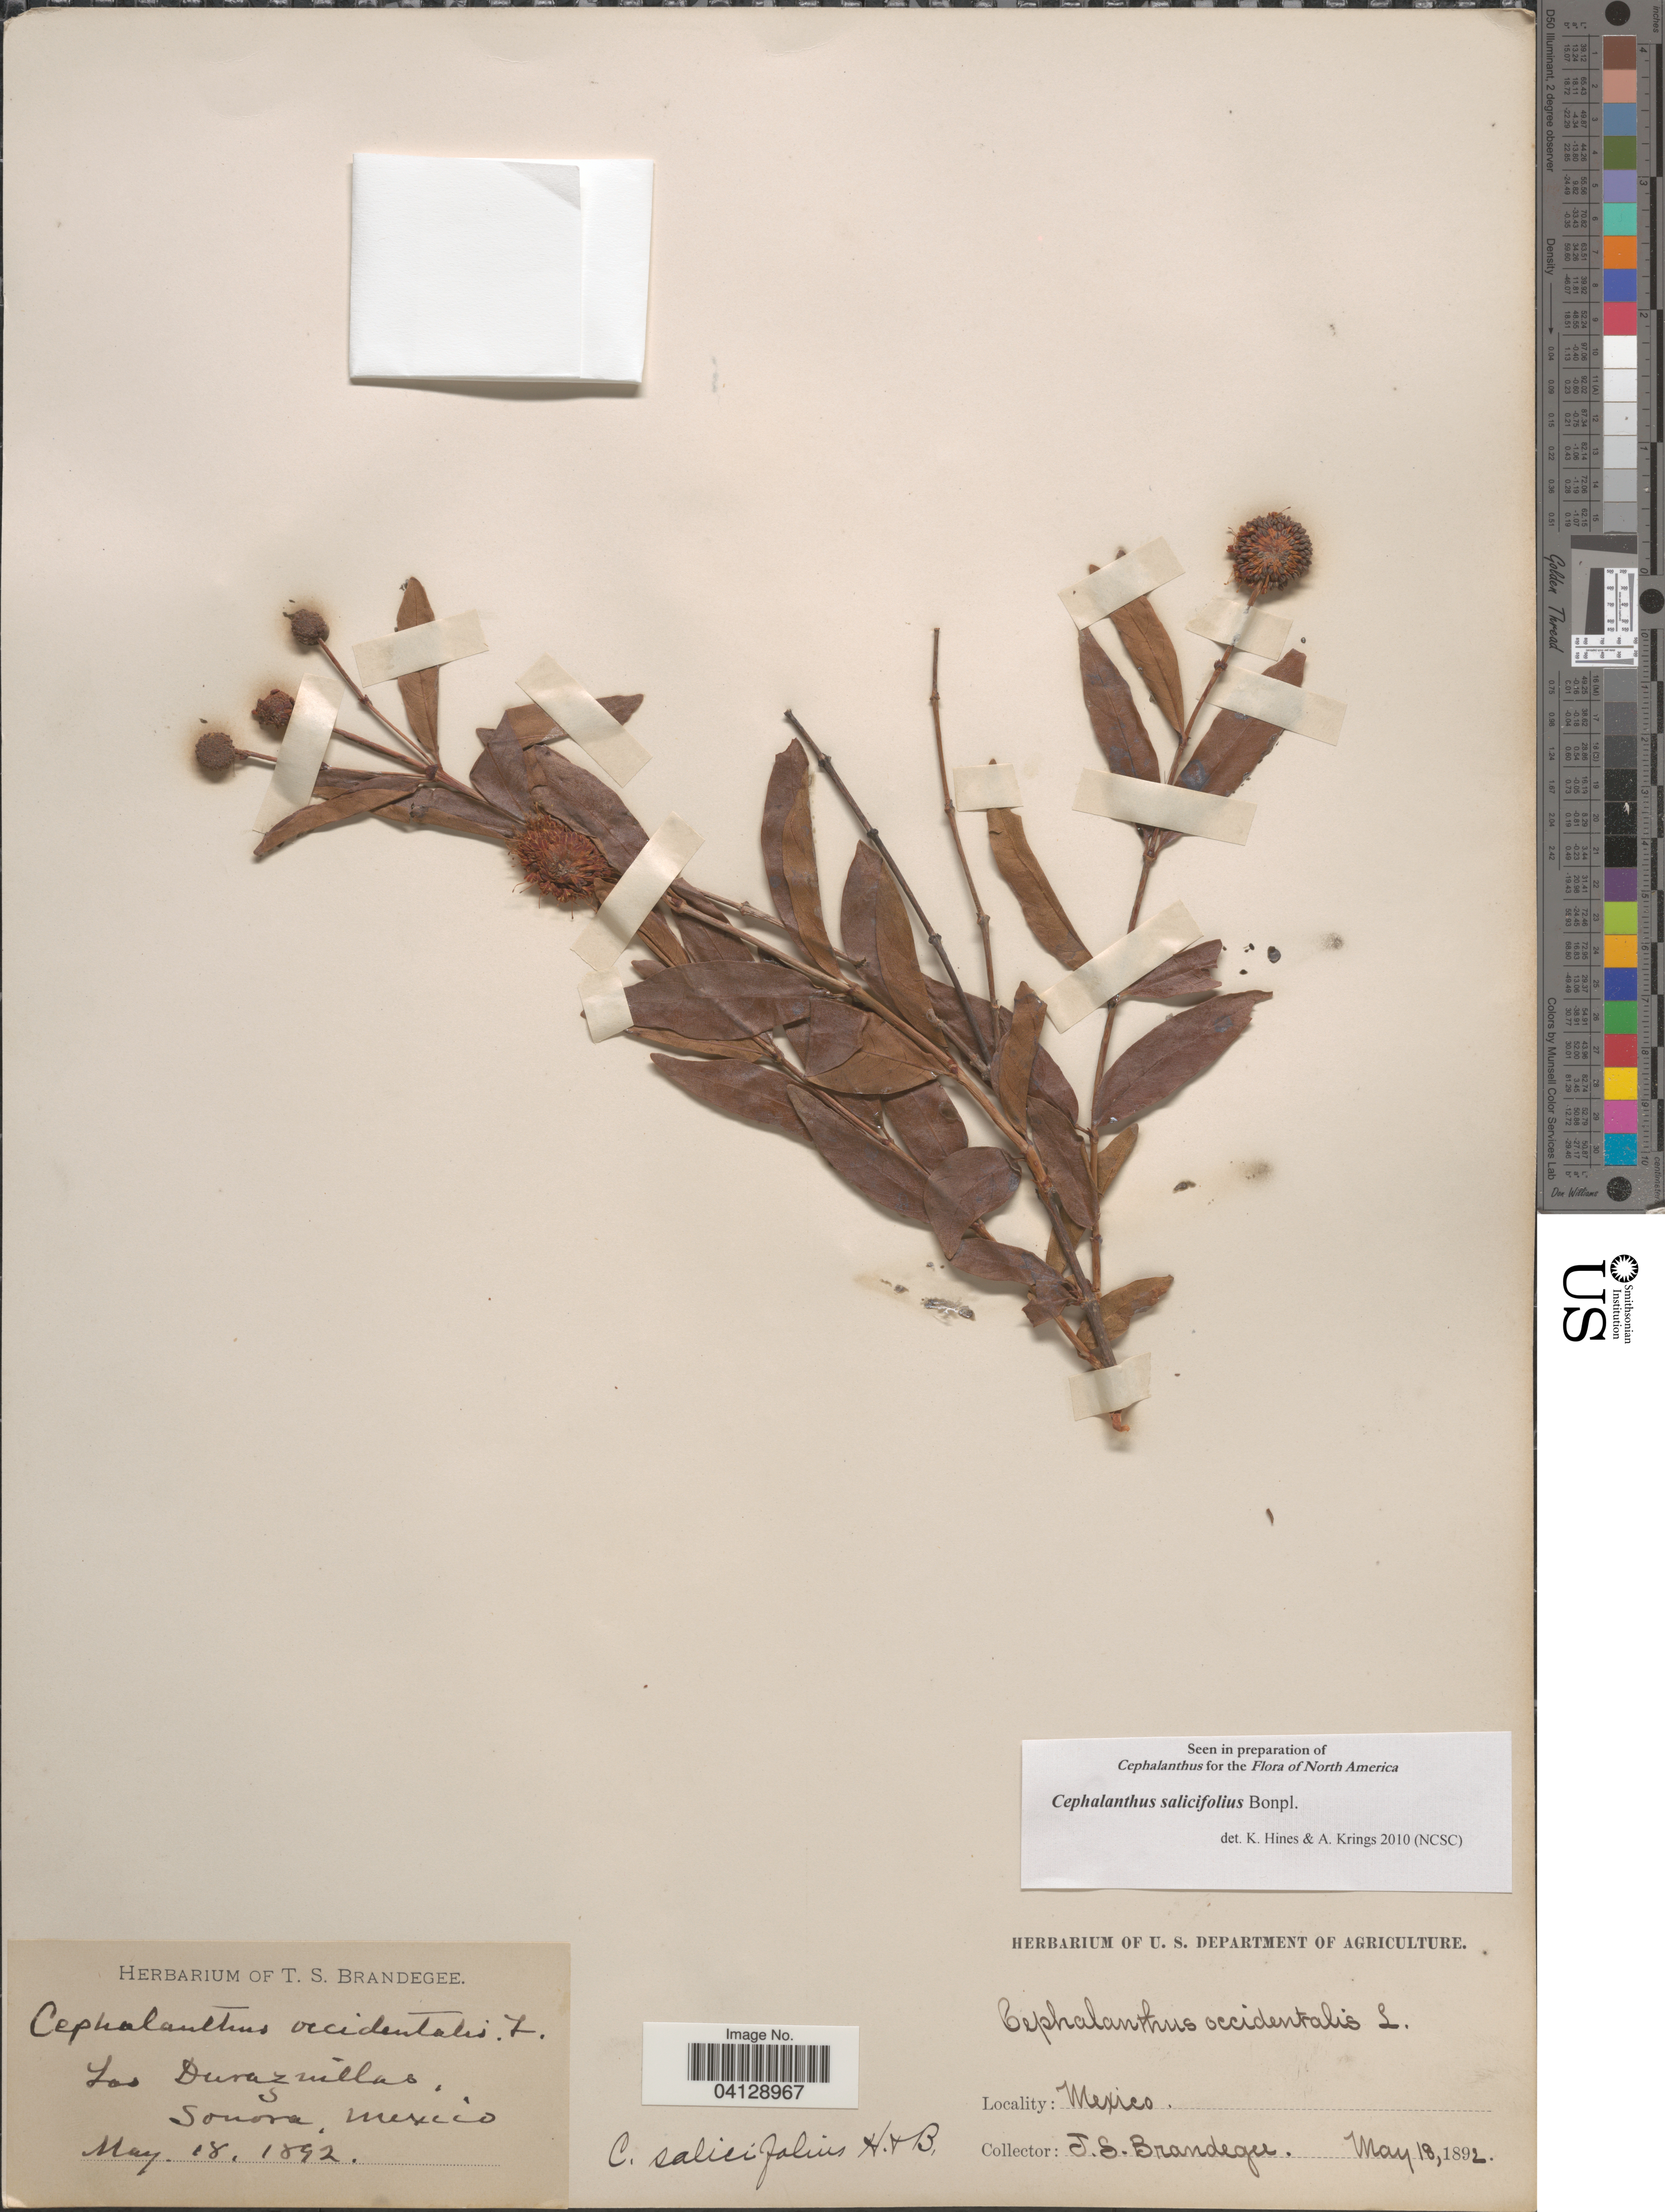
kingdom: Plantae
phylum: Tracheophyta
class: Magnoliopsida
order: Gentianales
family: Rubiaceae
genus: Cephalanthus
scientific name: Cephalanthus salicifolius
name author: Bonpl.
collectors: T. S. Brandegee (herbarium)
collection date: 1892-05-18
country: Mexico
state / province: Sonora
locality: Los Duraz villas [interpreted].